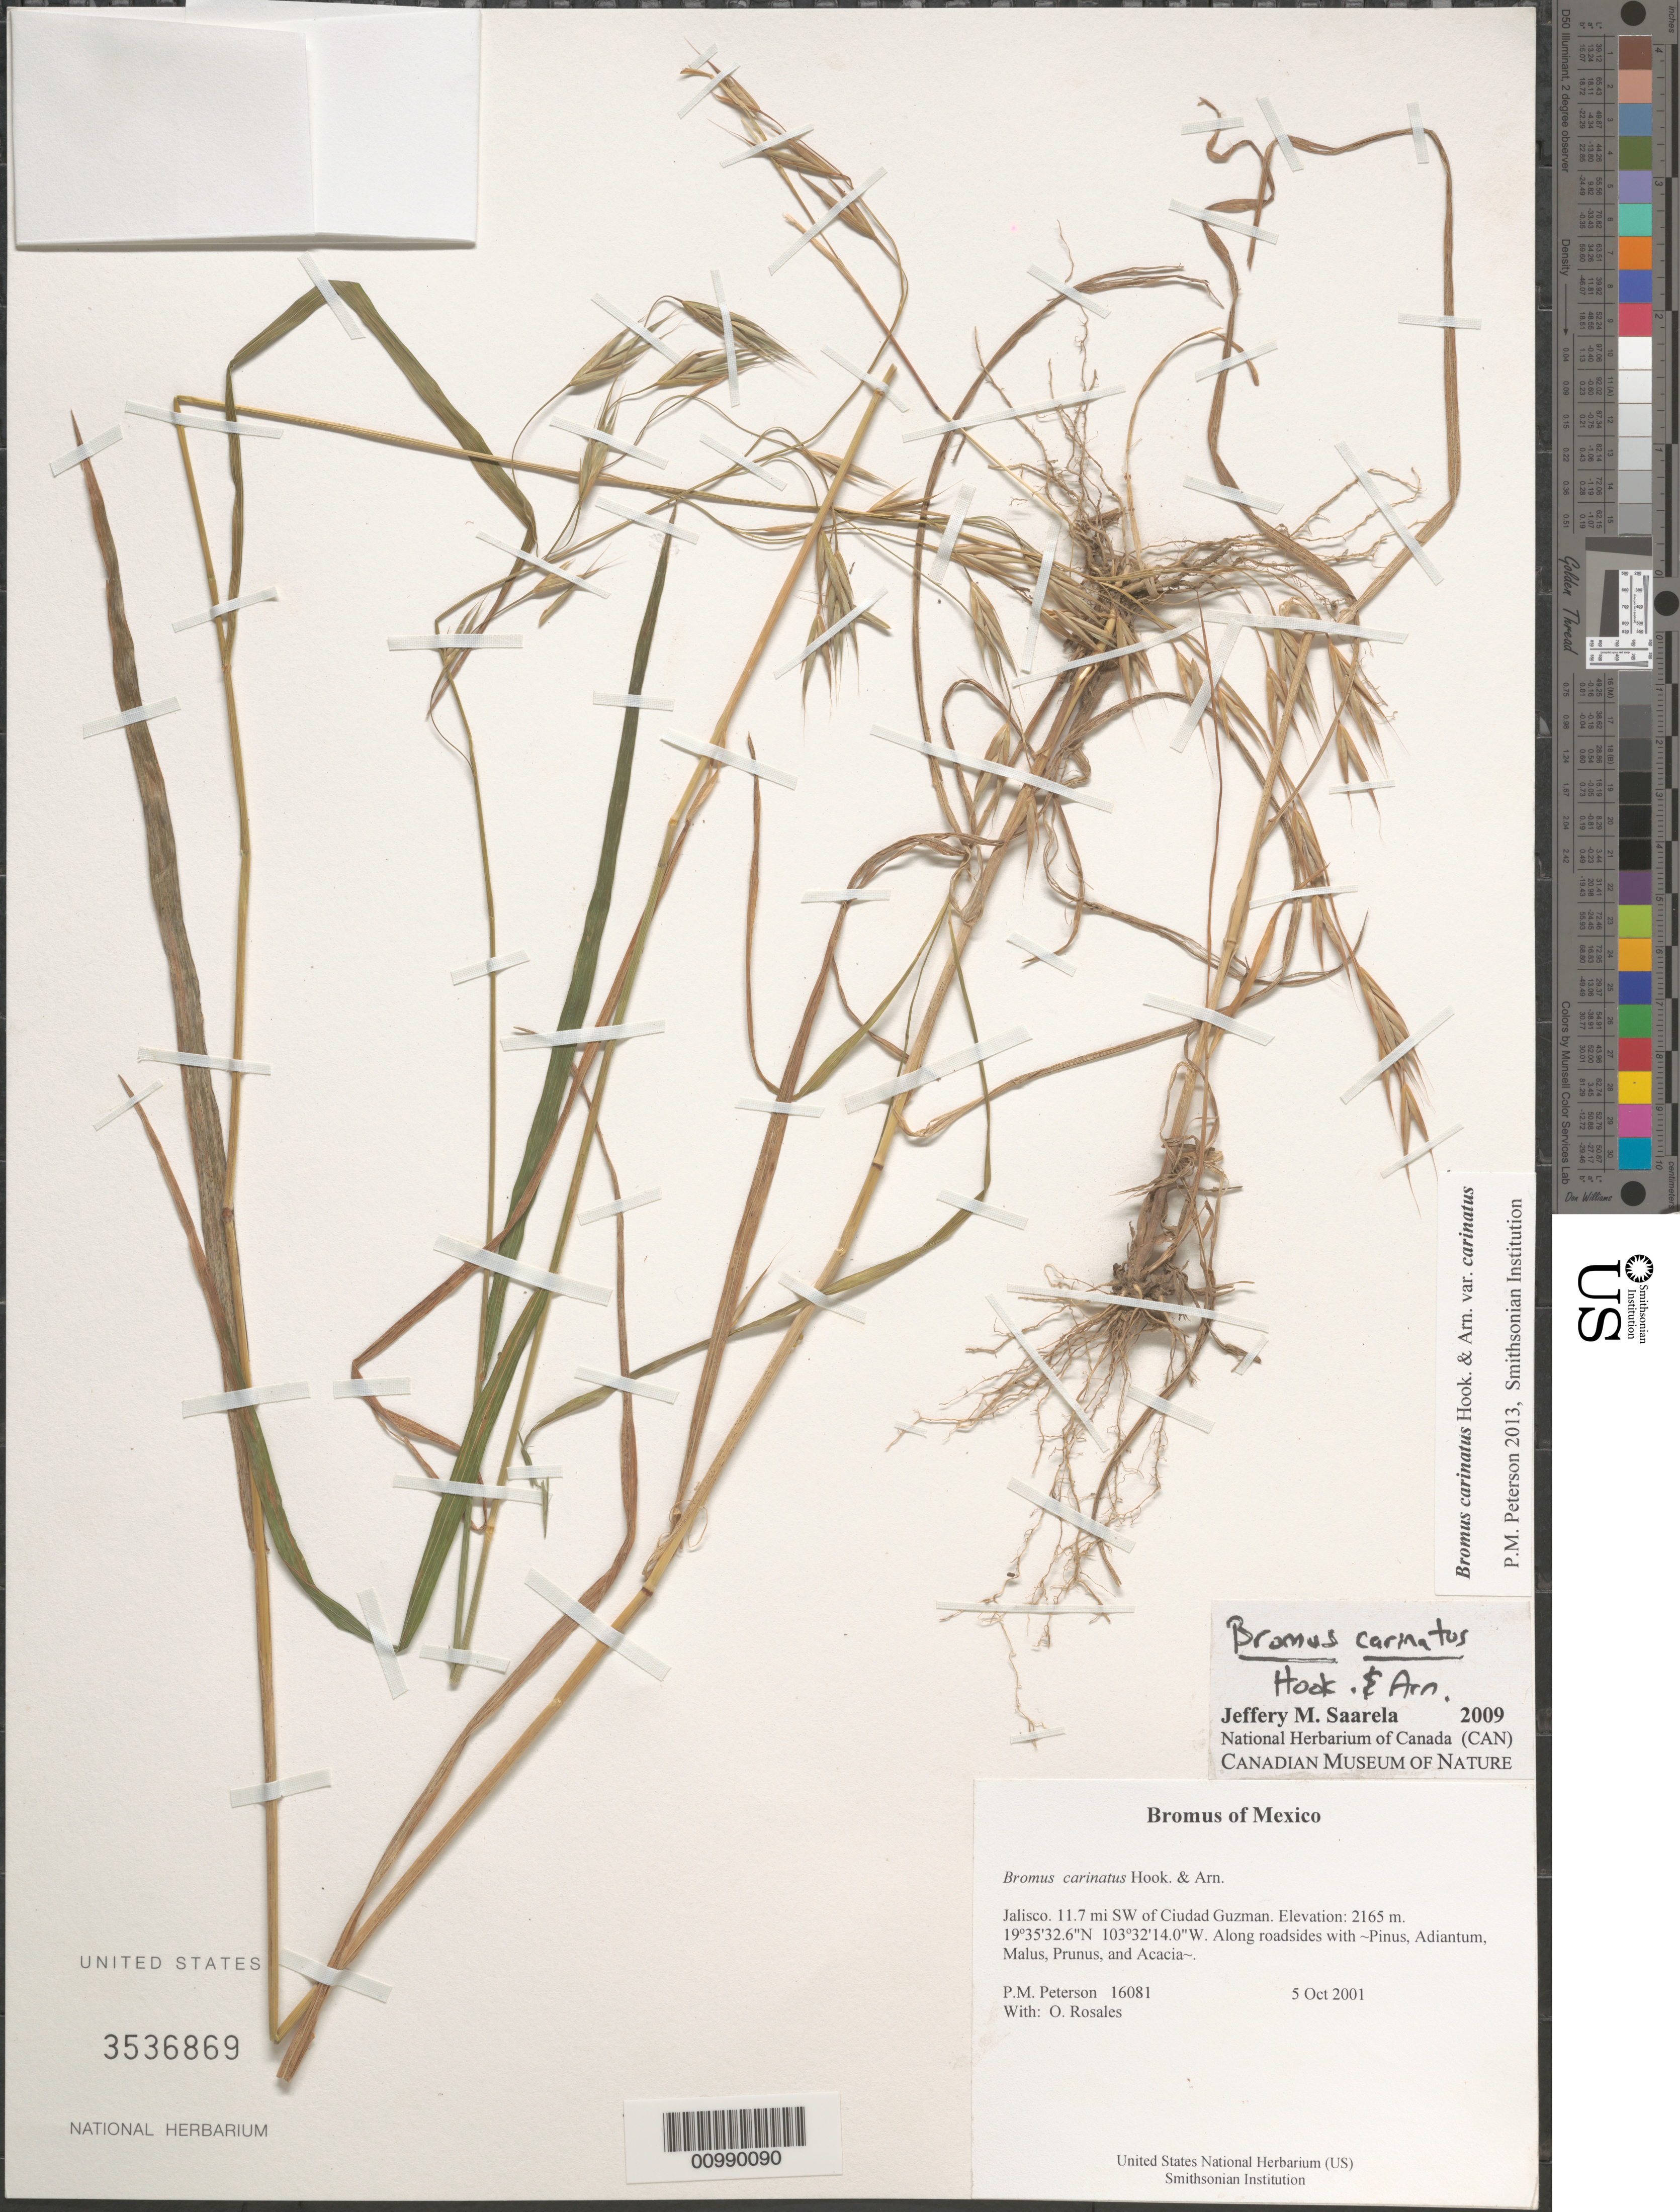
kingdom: Plantae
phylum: Tracheophyta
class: Liliopsida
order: Poales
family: Poaceae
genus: Bromus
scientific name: Bromus carinatus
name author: Hook. & Arn.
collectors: P. M. Peterson & O. Rosales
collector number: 16081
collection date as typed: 05 Oct 2001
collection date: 2001-10-05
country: Mexico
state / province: Jalisco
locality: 11.7 mi SW of Ciudad Guzman.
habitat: Along roadsides with ~Pinus, Adiantum, Malus, Prunus, and Acacia~.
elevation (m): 2165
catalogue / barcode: US 3536869